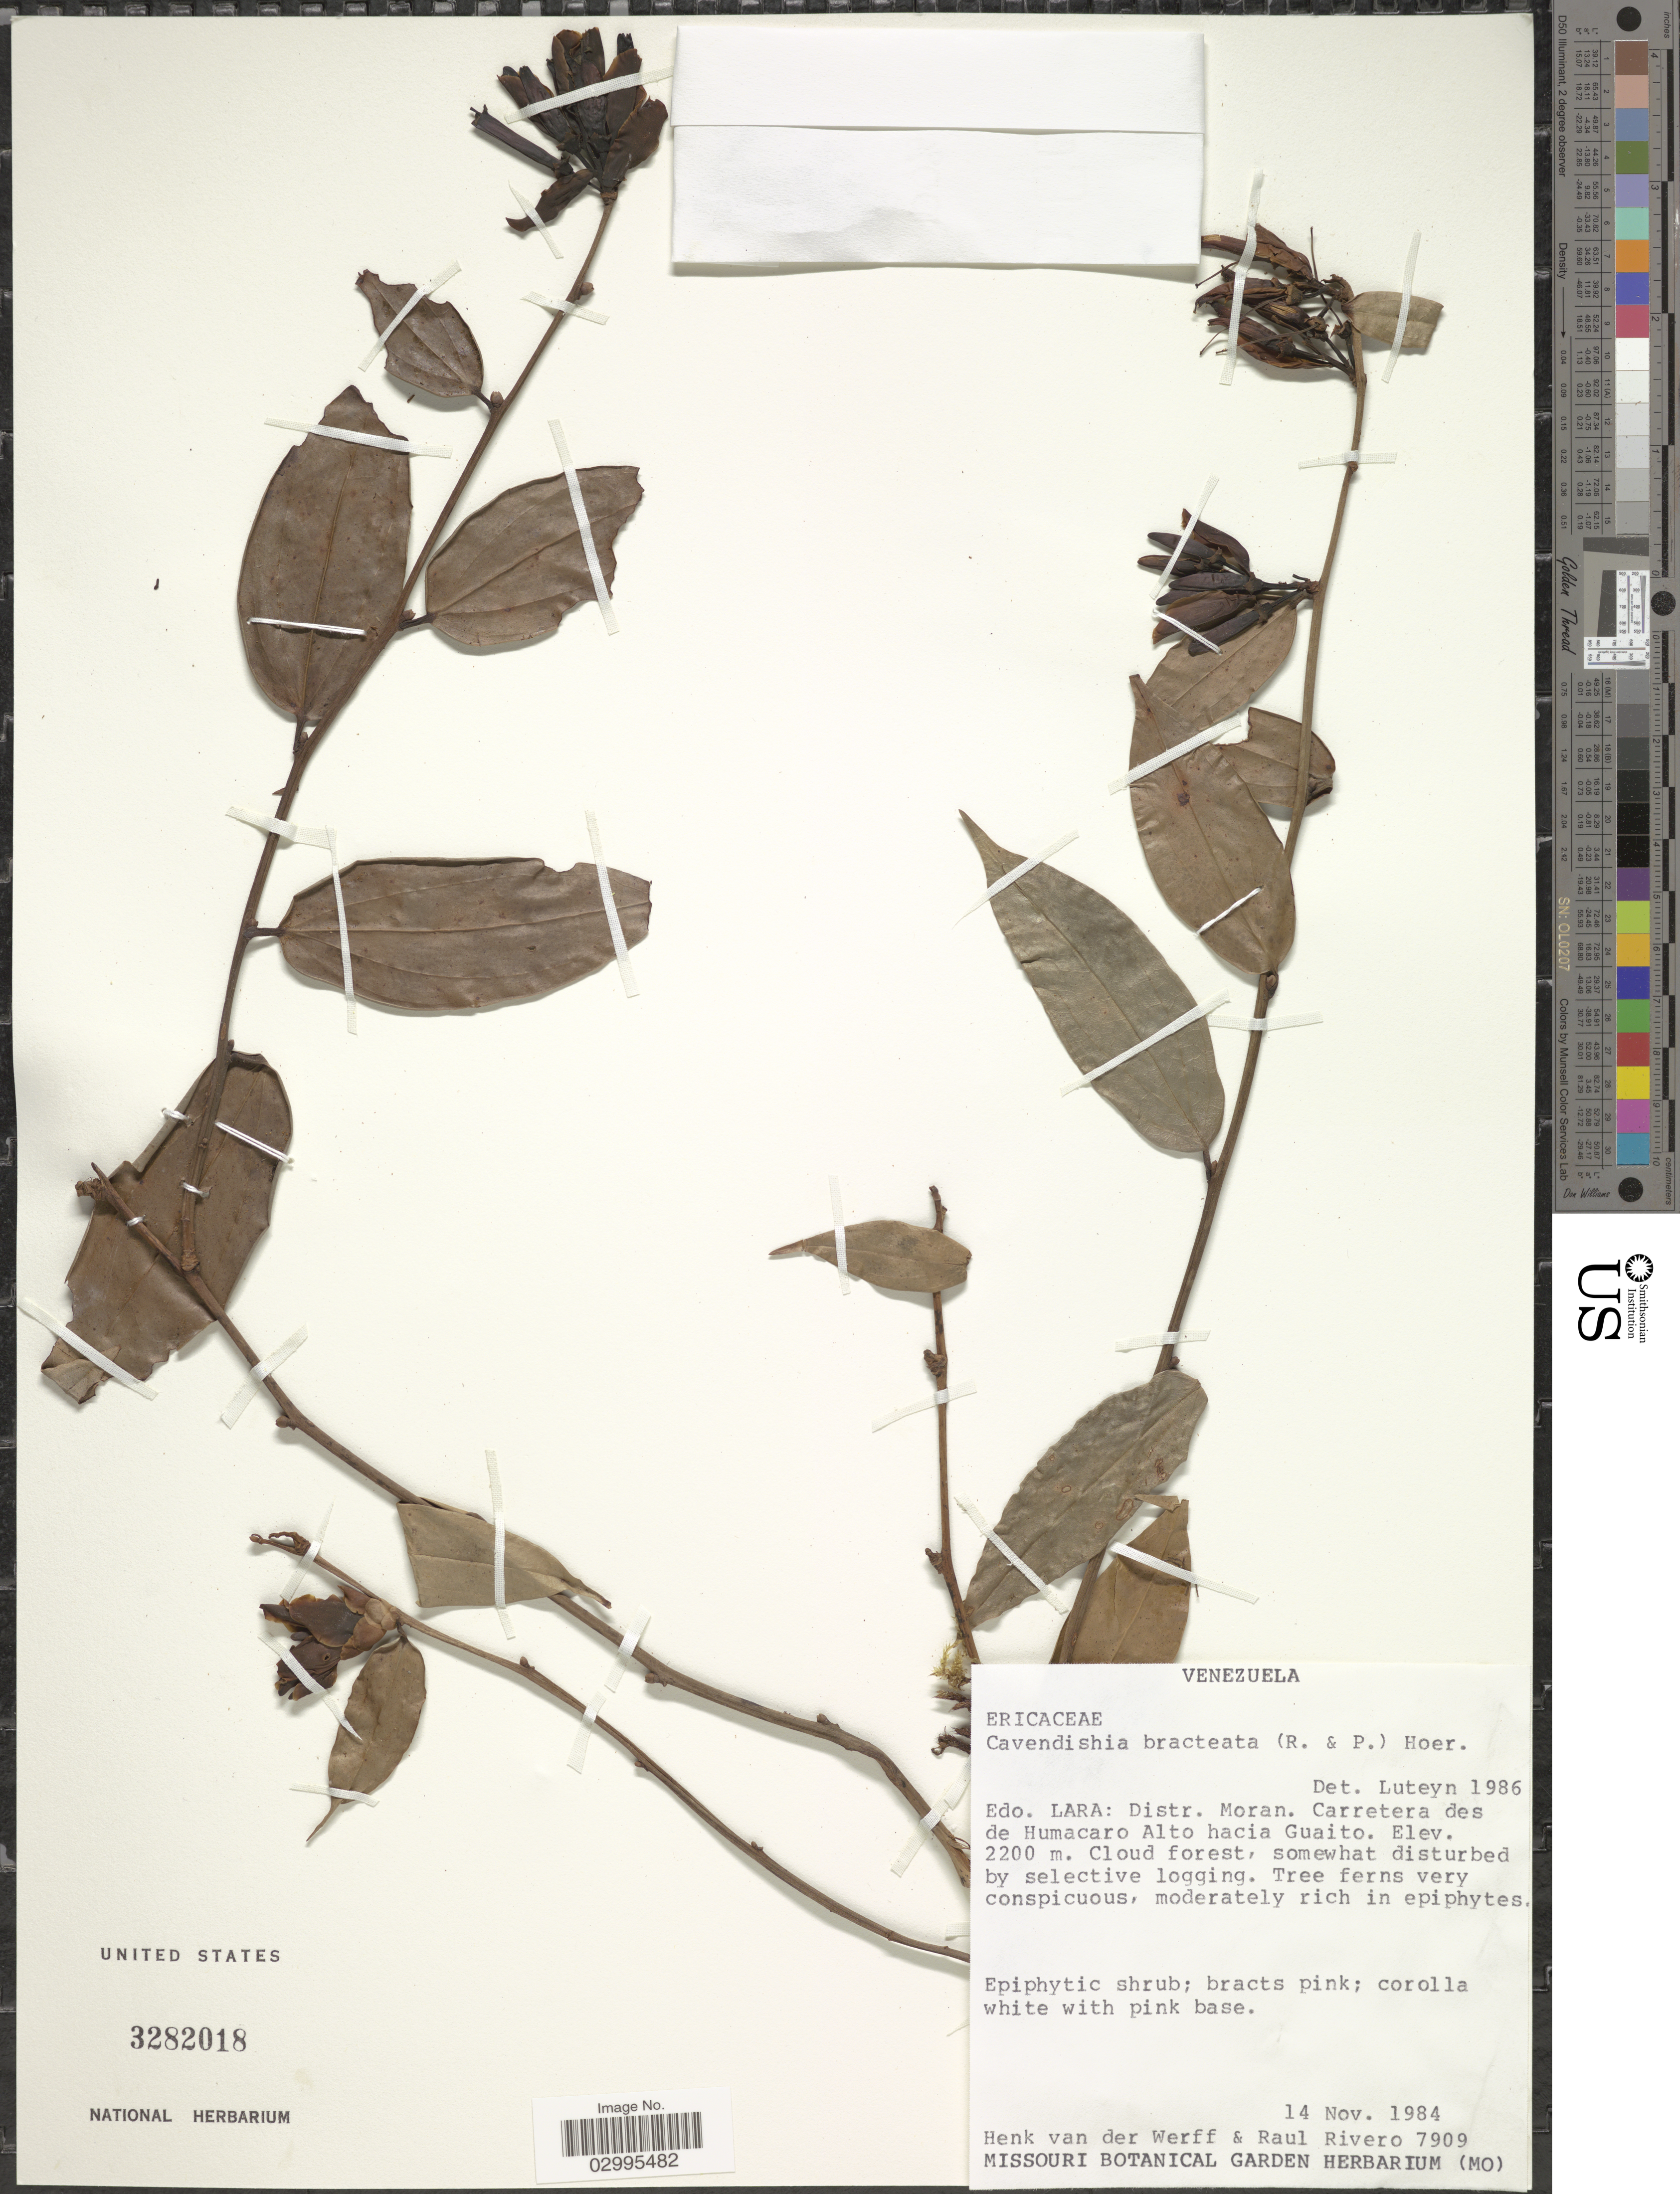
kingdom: Plantae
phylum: Tracheophyta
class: Magnoliopsida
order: Ericales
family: Ericaceae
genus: Cavendishia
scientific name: Cavendishia bracteata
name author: (Ruiz & Pav. ex J. St.-Hil.) Hoerold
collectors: H. van der Werff & R. Rivero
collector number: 7909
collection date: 1984-11-14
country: Venezuela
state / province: Lara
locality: Distr. Moran. Carretera des de Humacaro Alto hacia Guaito.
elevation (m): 2200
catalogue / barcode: US 3282018